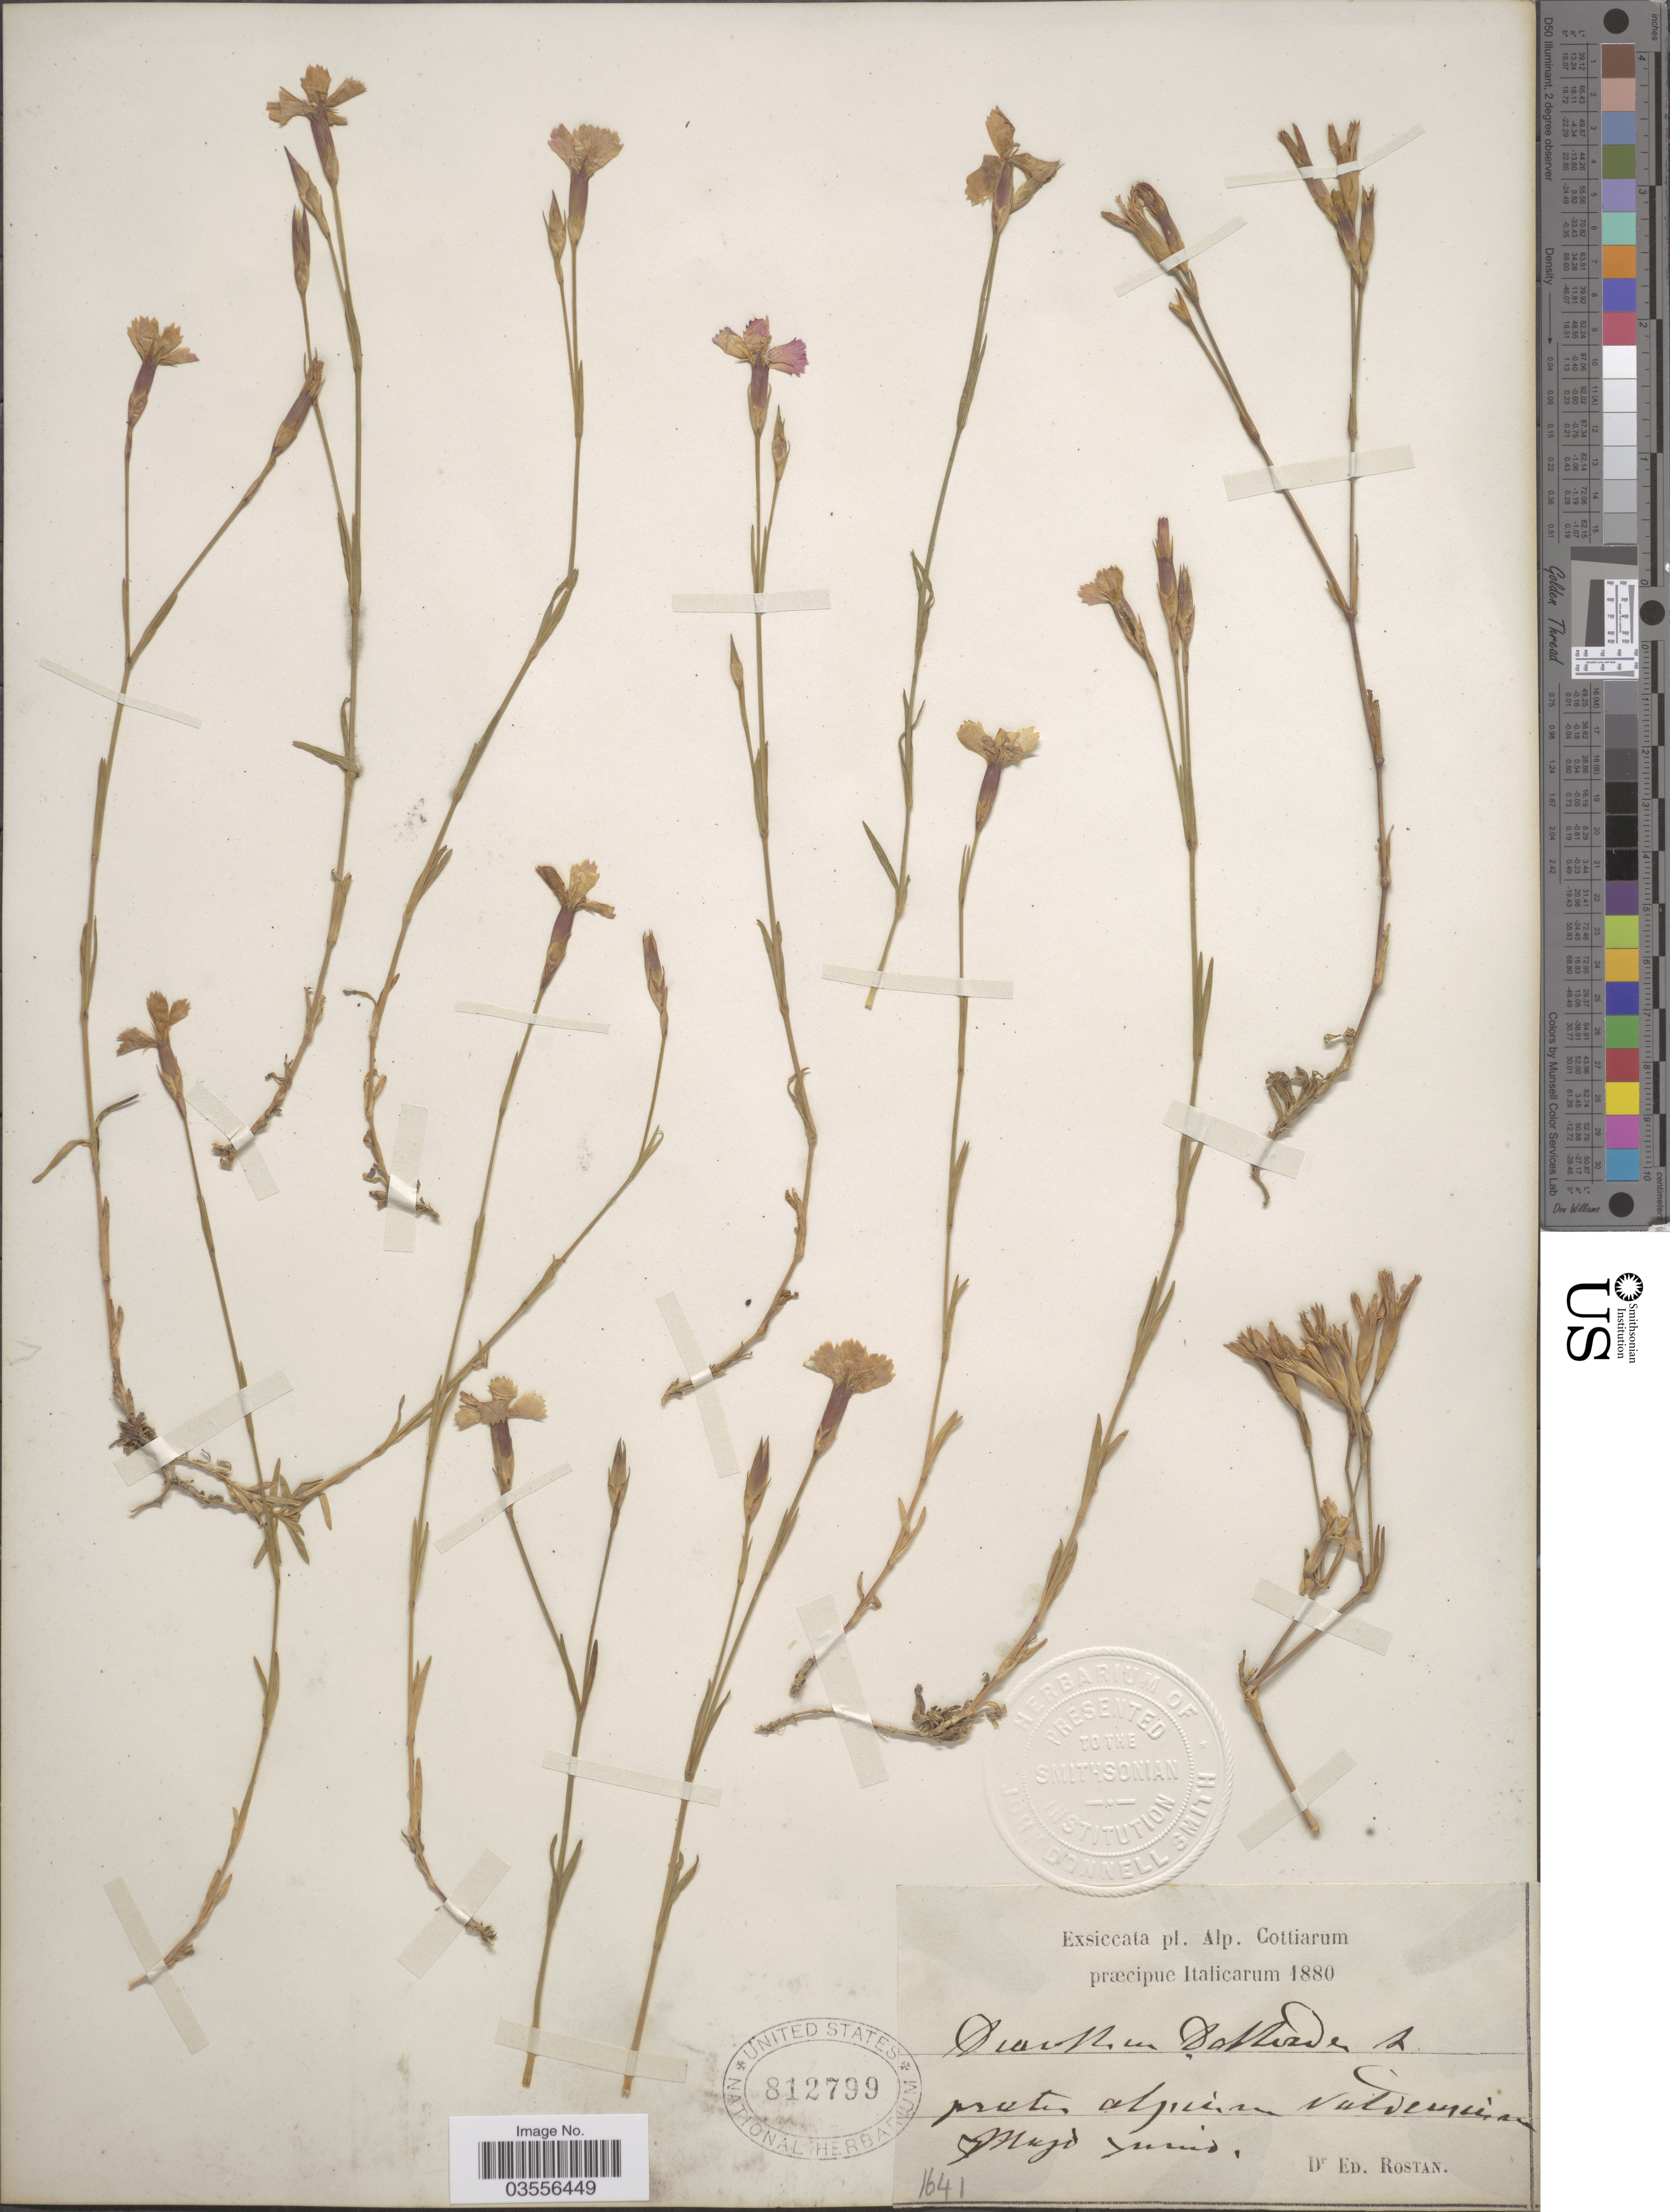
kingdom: Plantae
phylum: Tracheophyta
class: Magnoliopsida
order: Caryophyllales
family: Caryophyllaceae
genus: Dianthus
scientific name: Dianthus deltoides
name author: L.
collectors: E. Rostan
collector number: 1641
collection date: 1880-05/1880-06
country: Italy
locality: Alp. Cottiarum præcipue Italicarum. Pratis alpium Valdennisan [interpreted].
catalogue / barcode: US 812799